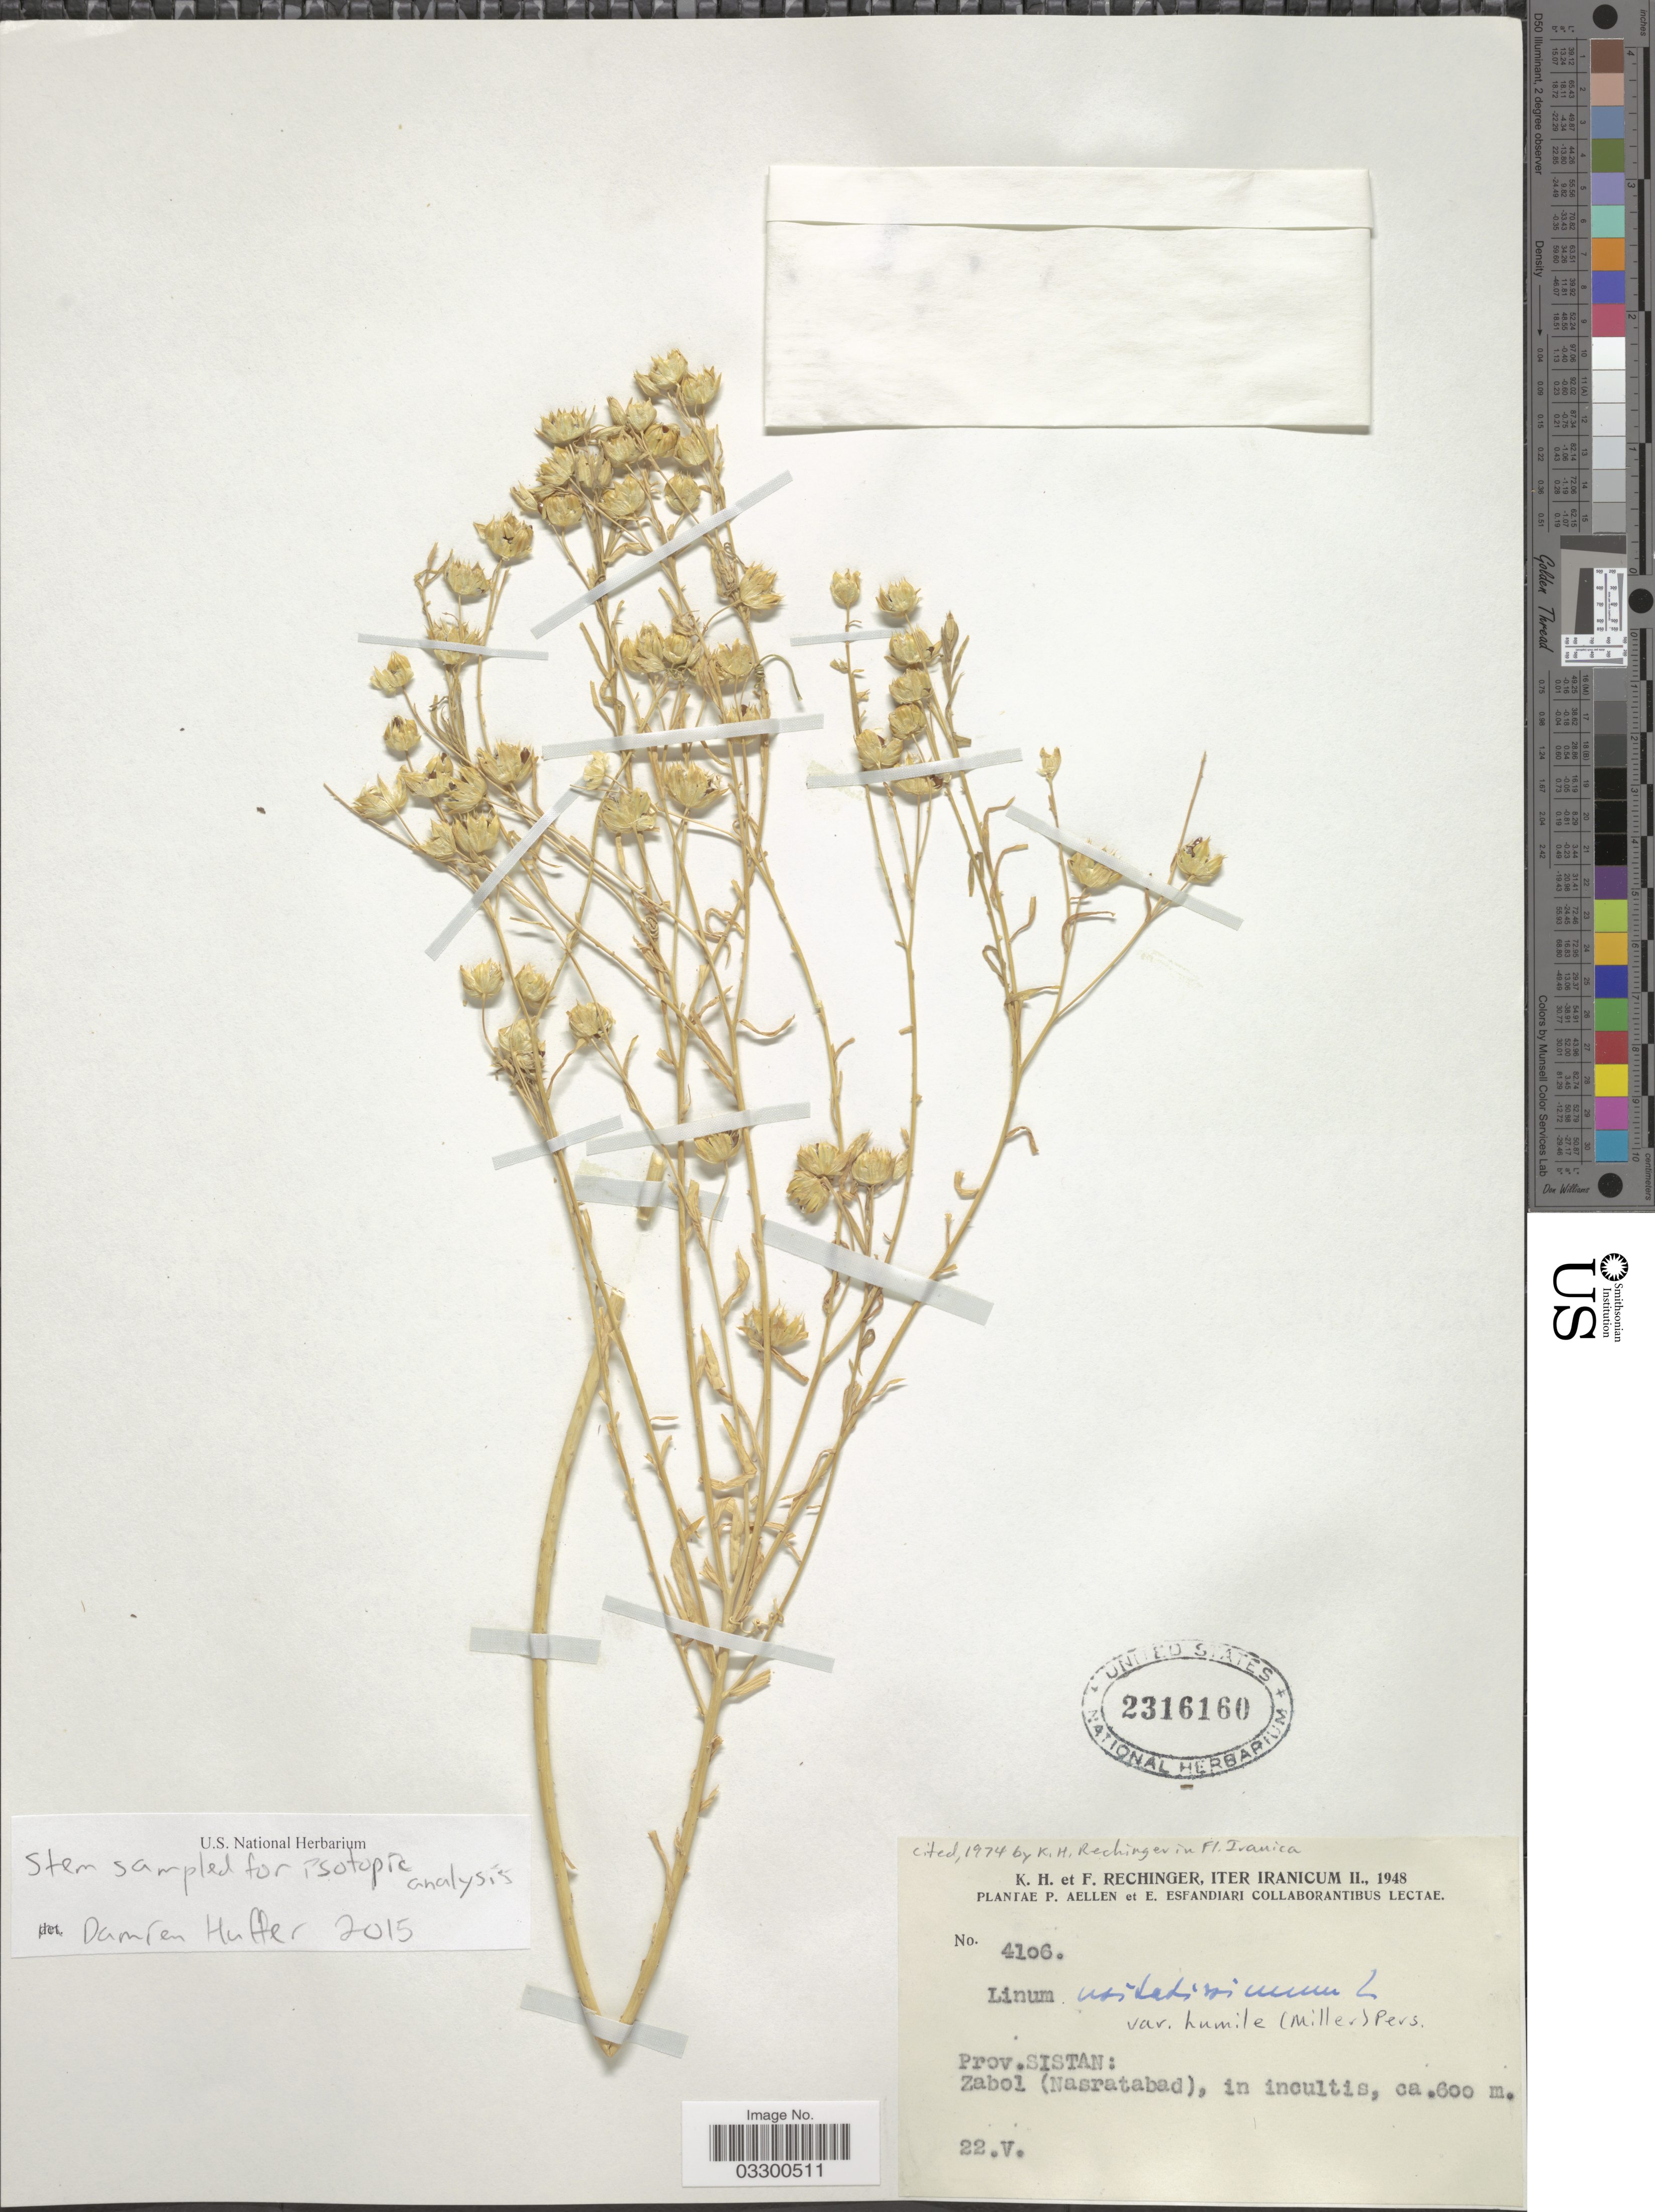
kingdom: Plantae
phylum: Tracheophyta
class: Magnoliopsida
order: Malpighiales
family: Linaceae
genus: Linum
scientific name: Linum usitatissimum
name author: L.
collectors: K. H. Rechinger, F. Rechinger, P. Aellen & E. Esfandiari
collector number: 41o6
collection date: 1948-05-22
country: Iran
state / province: Sistan and Baluchistan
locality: Prov. Sistan: Zabol (Nasratabad).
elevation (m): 600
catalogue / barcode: US 2316160